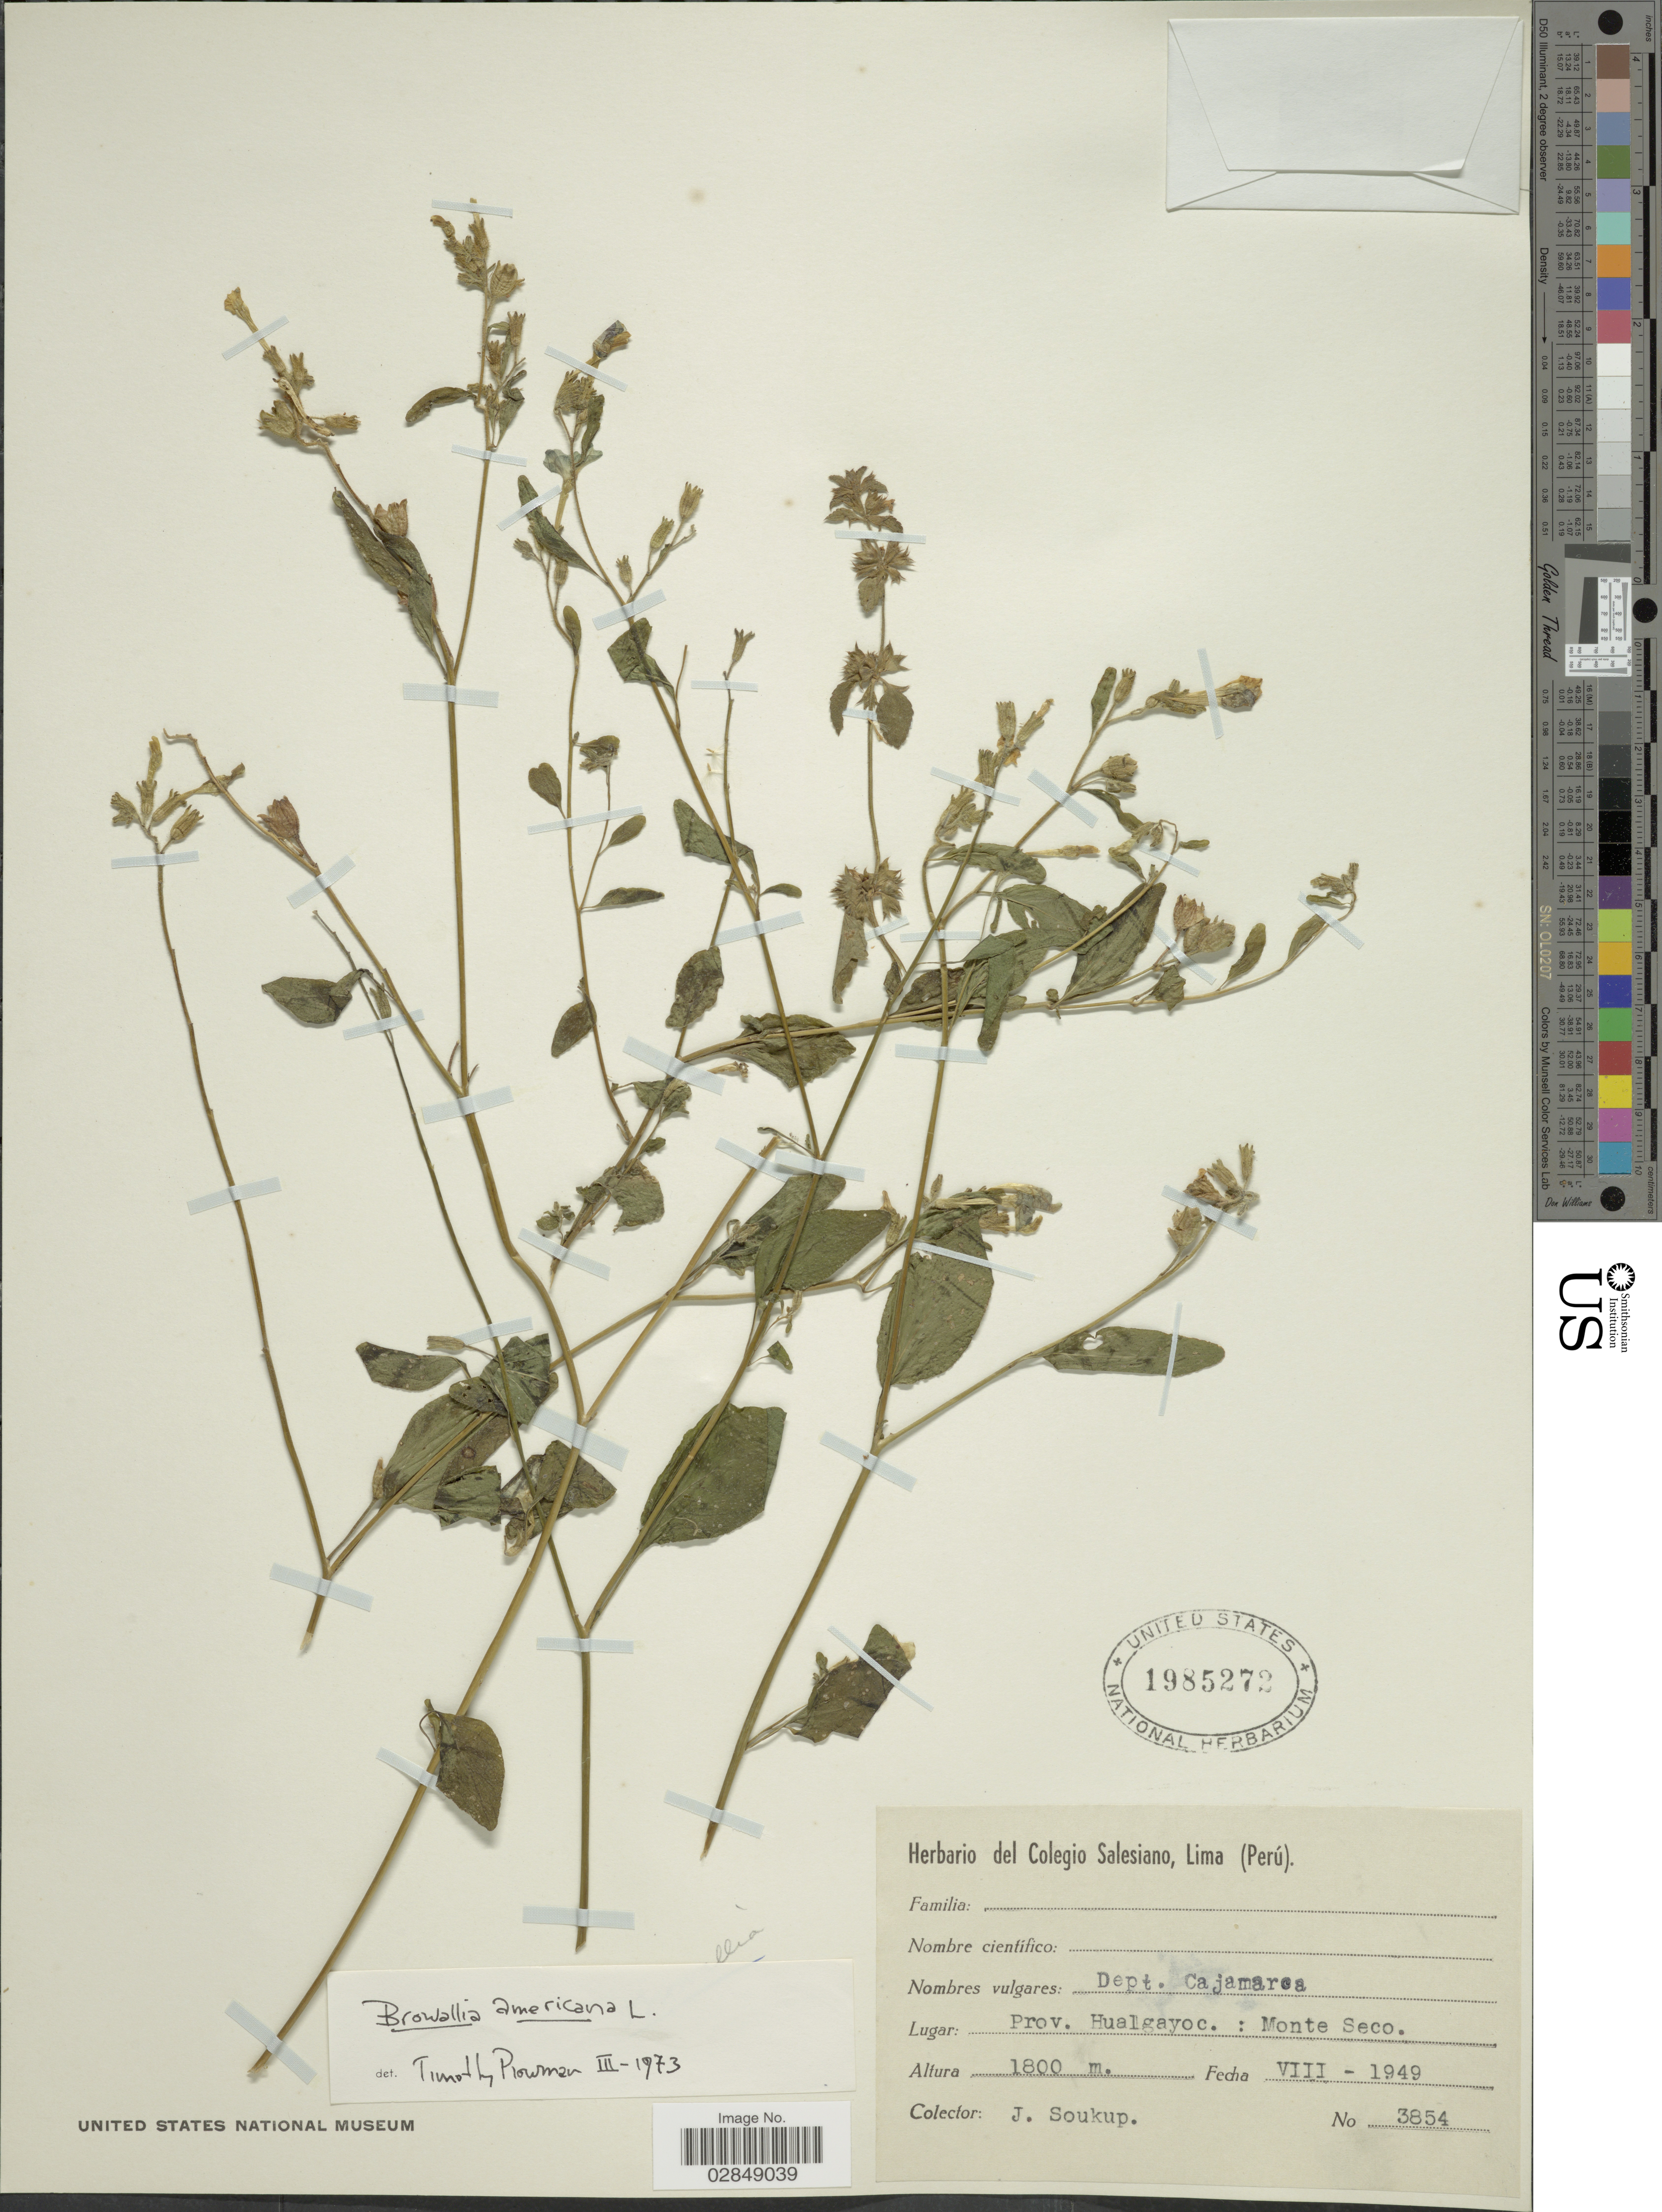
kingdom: Plantae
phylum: Tracheophyta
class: Magnoliopsida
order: Solanales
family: Solanaceae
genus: Browallia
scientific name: Browallia americana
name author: L.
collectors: J. Soukup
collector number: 3854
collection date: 1949-08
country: Peru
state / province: Cajamarca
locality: Dept. Cajamarca. Prov. Hualgayoc.: Monte Seco.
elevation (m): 1800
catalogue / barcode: US 1985272